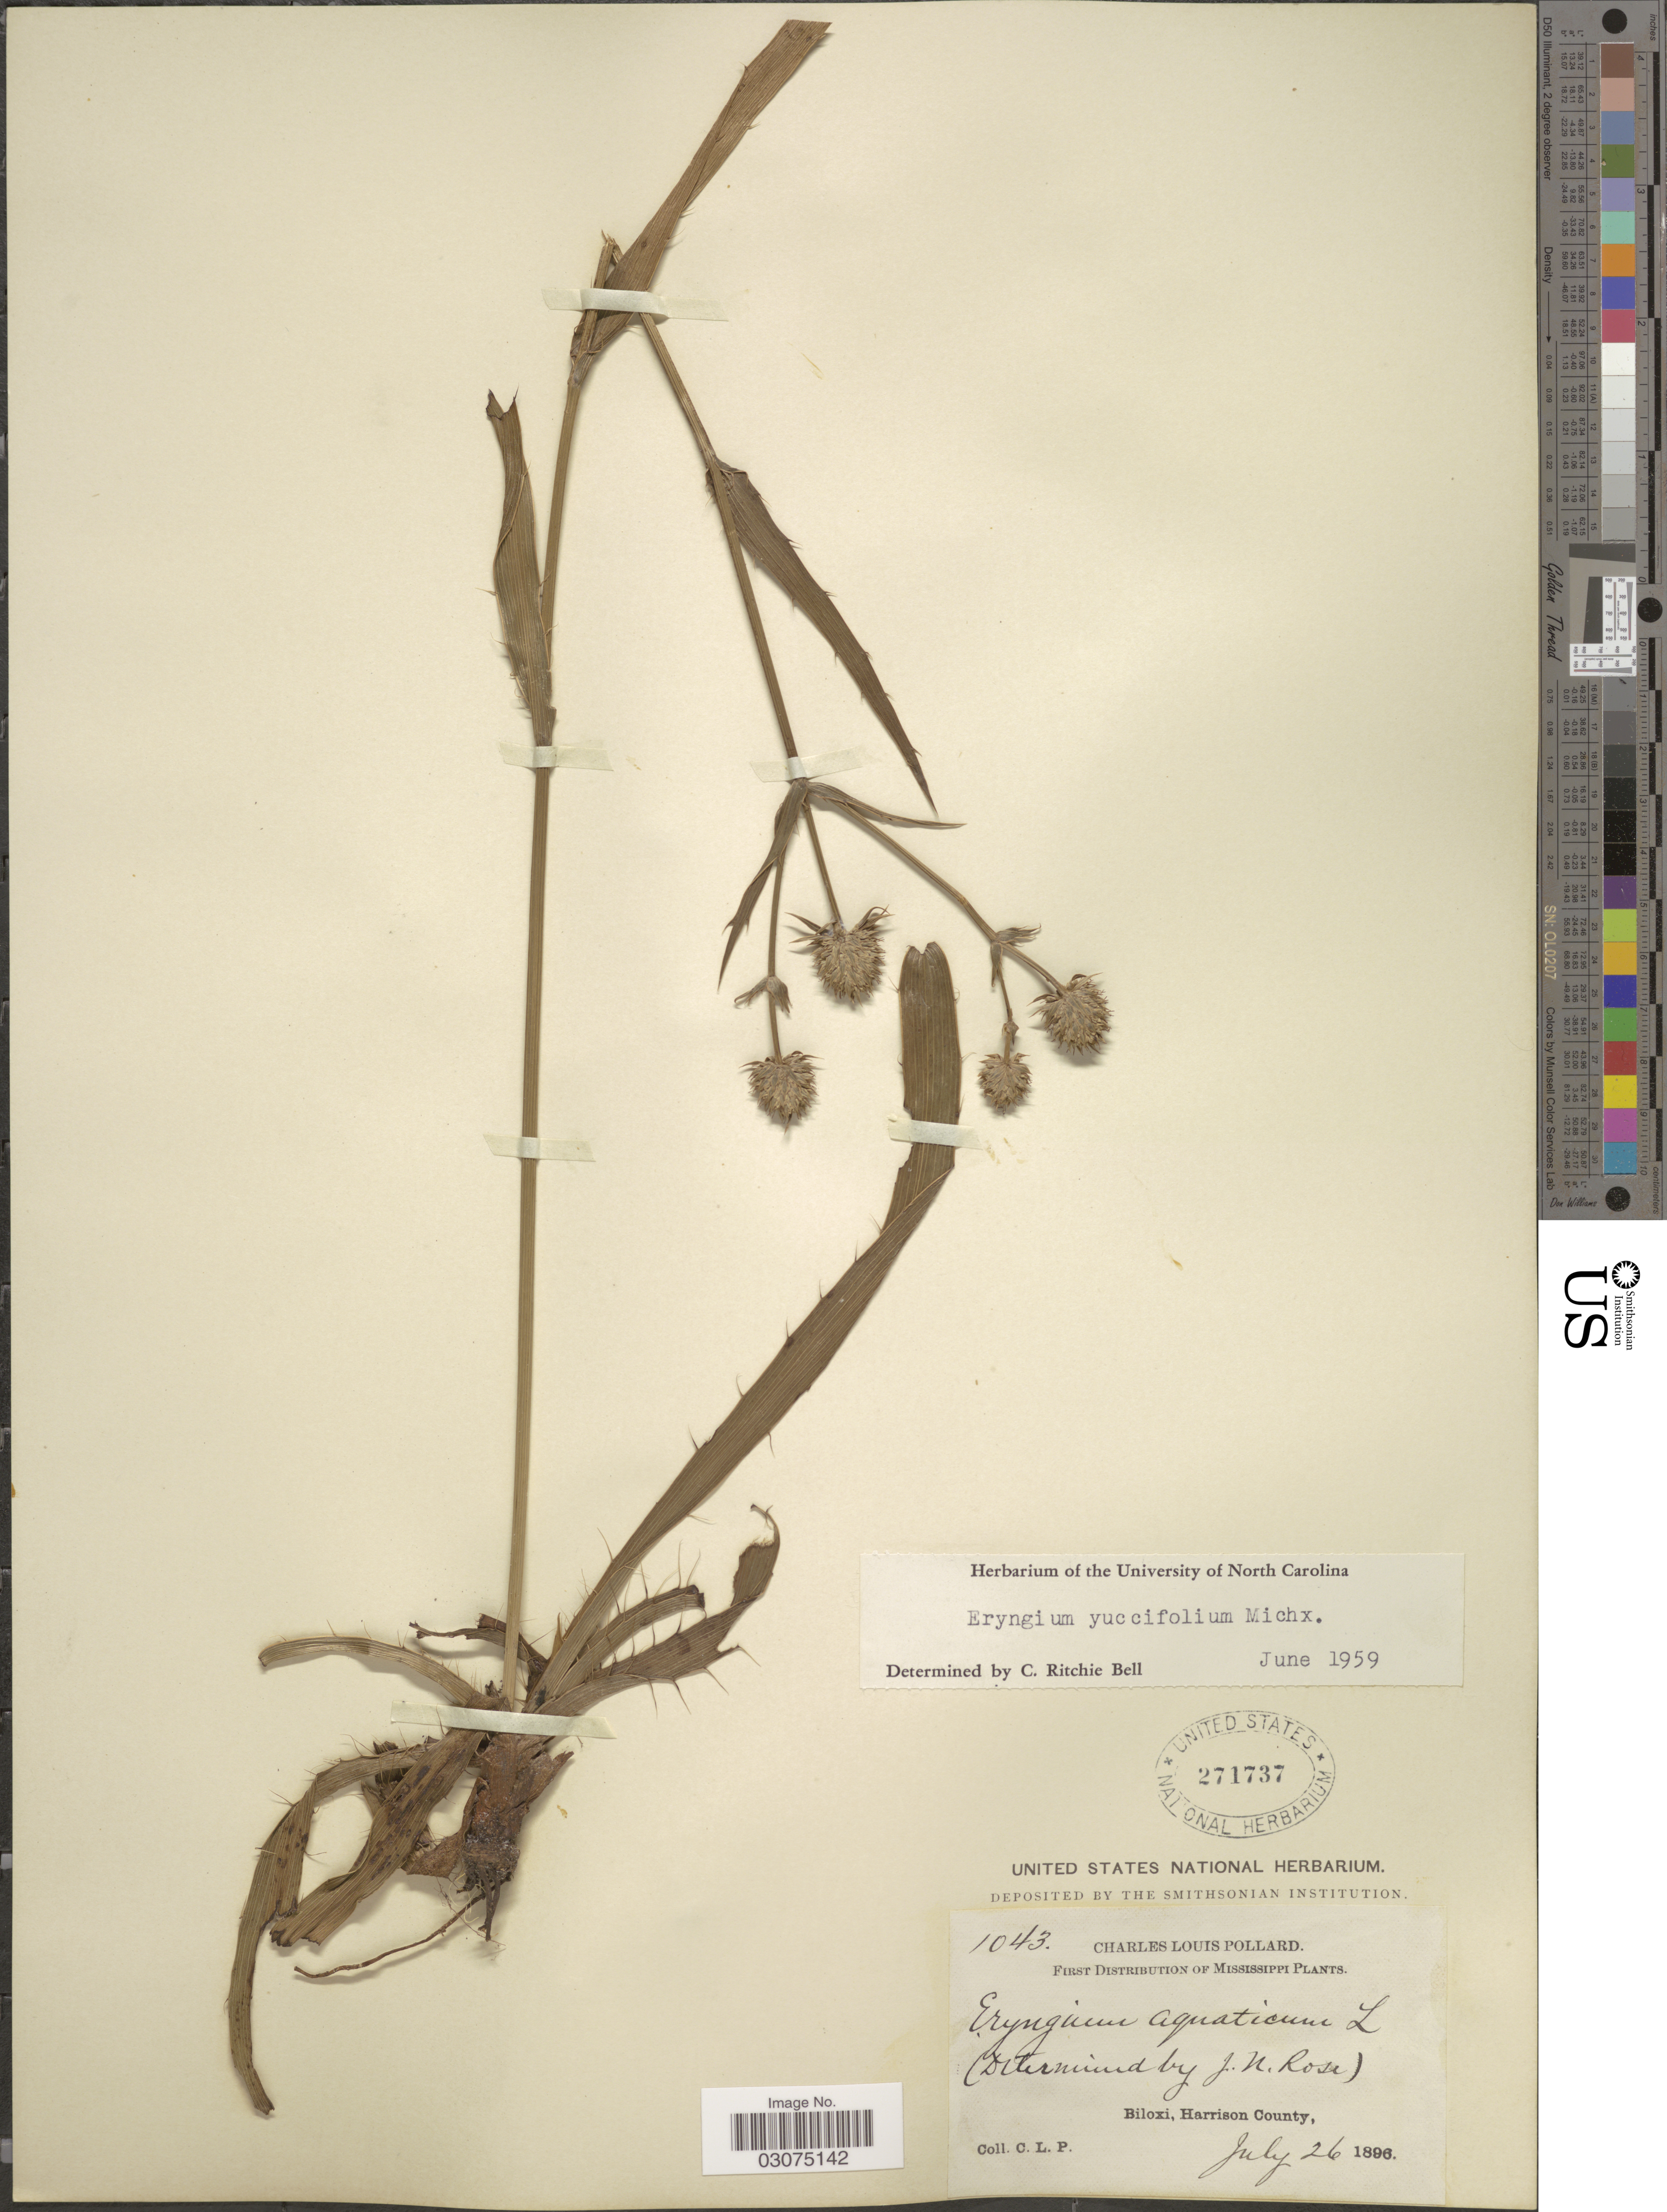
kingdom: Plantae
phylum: Tracheophyta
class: Magnoliopsida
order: Apiales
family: Apiaceae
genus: Eryngium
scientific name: Eryngium yuccifolium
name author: Michx.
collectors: C. L. Pollard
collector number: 1043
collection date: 1896-07-26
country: United States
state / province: Mississippi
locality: Biloxi, Harrison County.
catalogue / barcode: US 271737